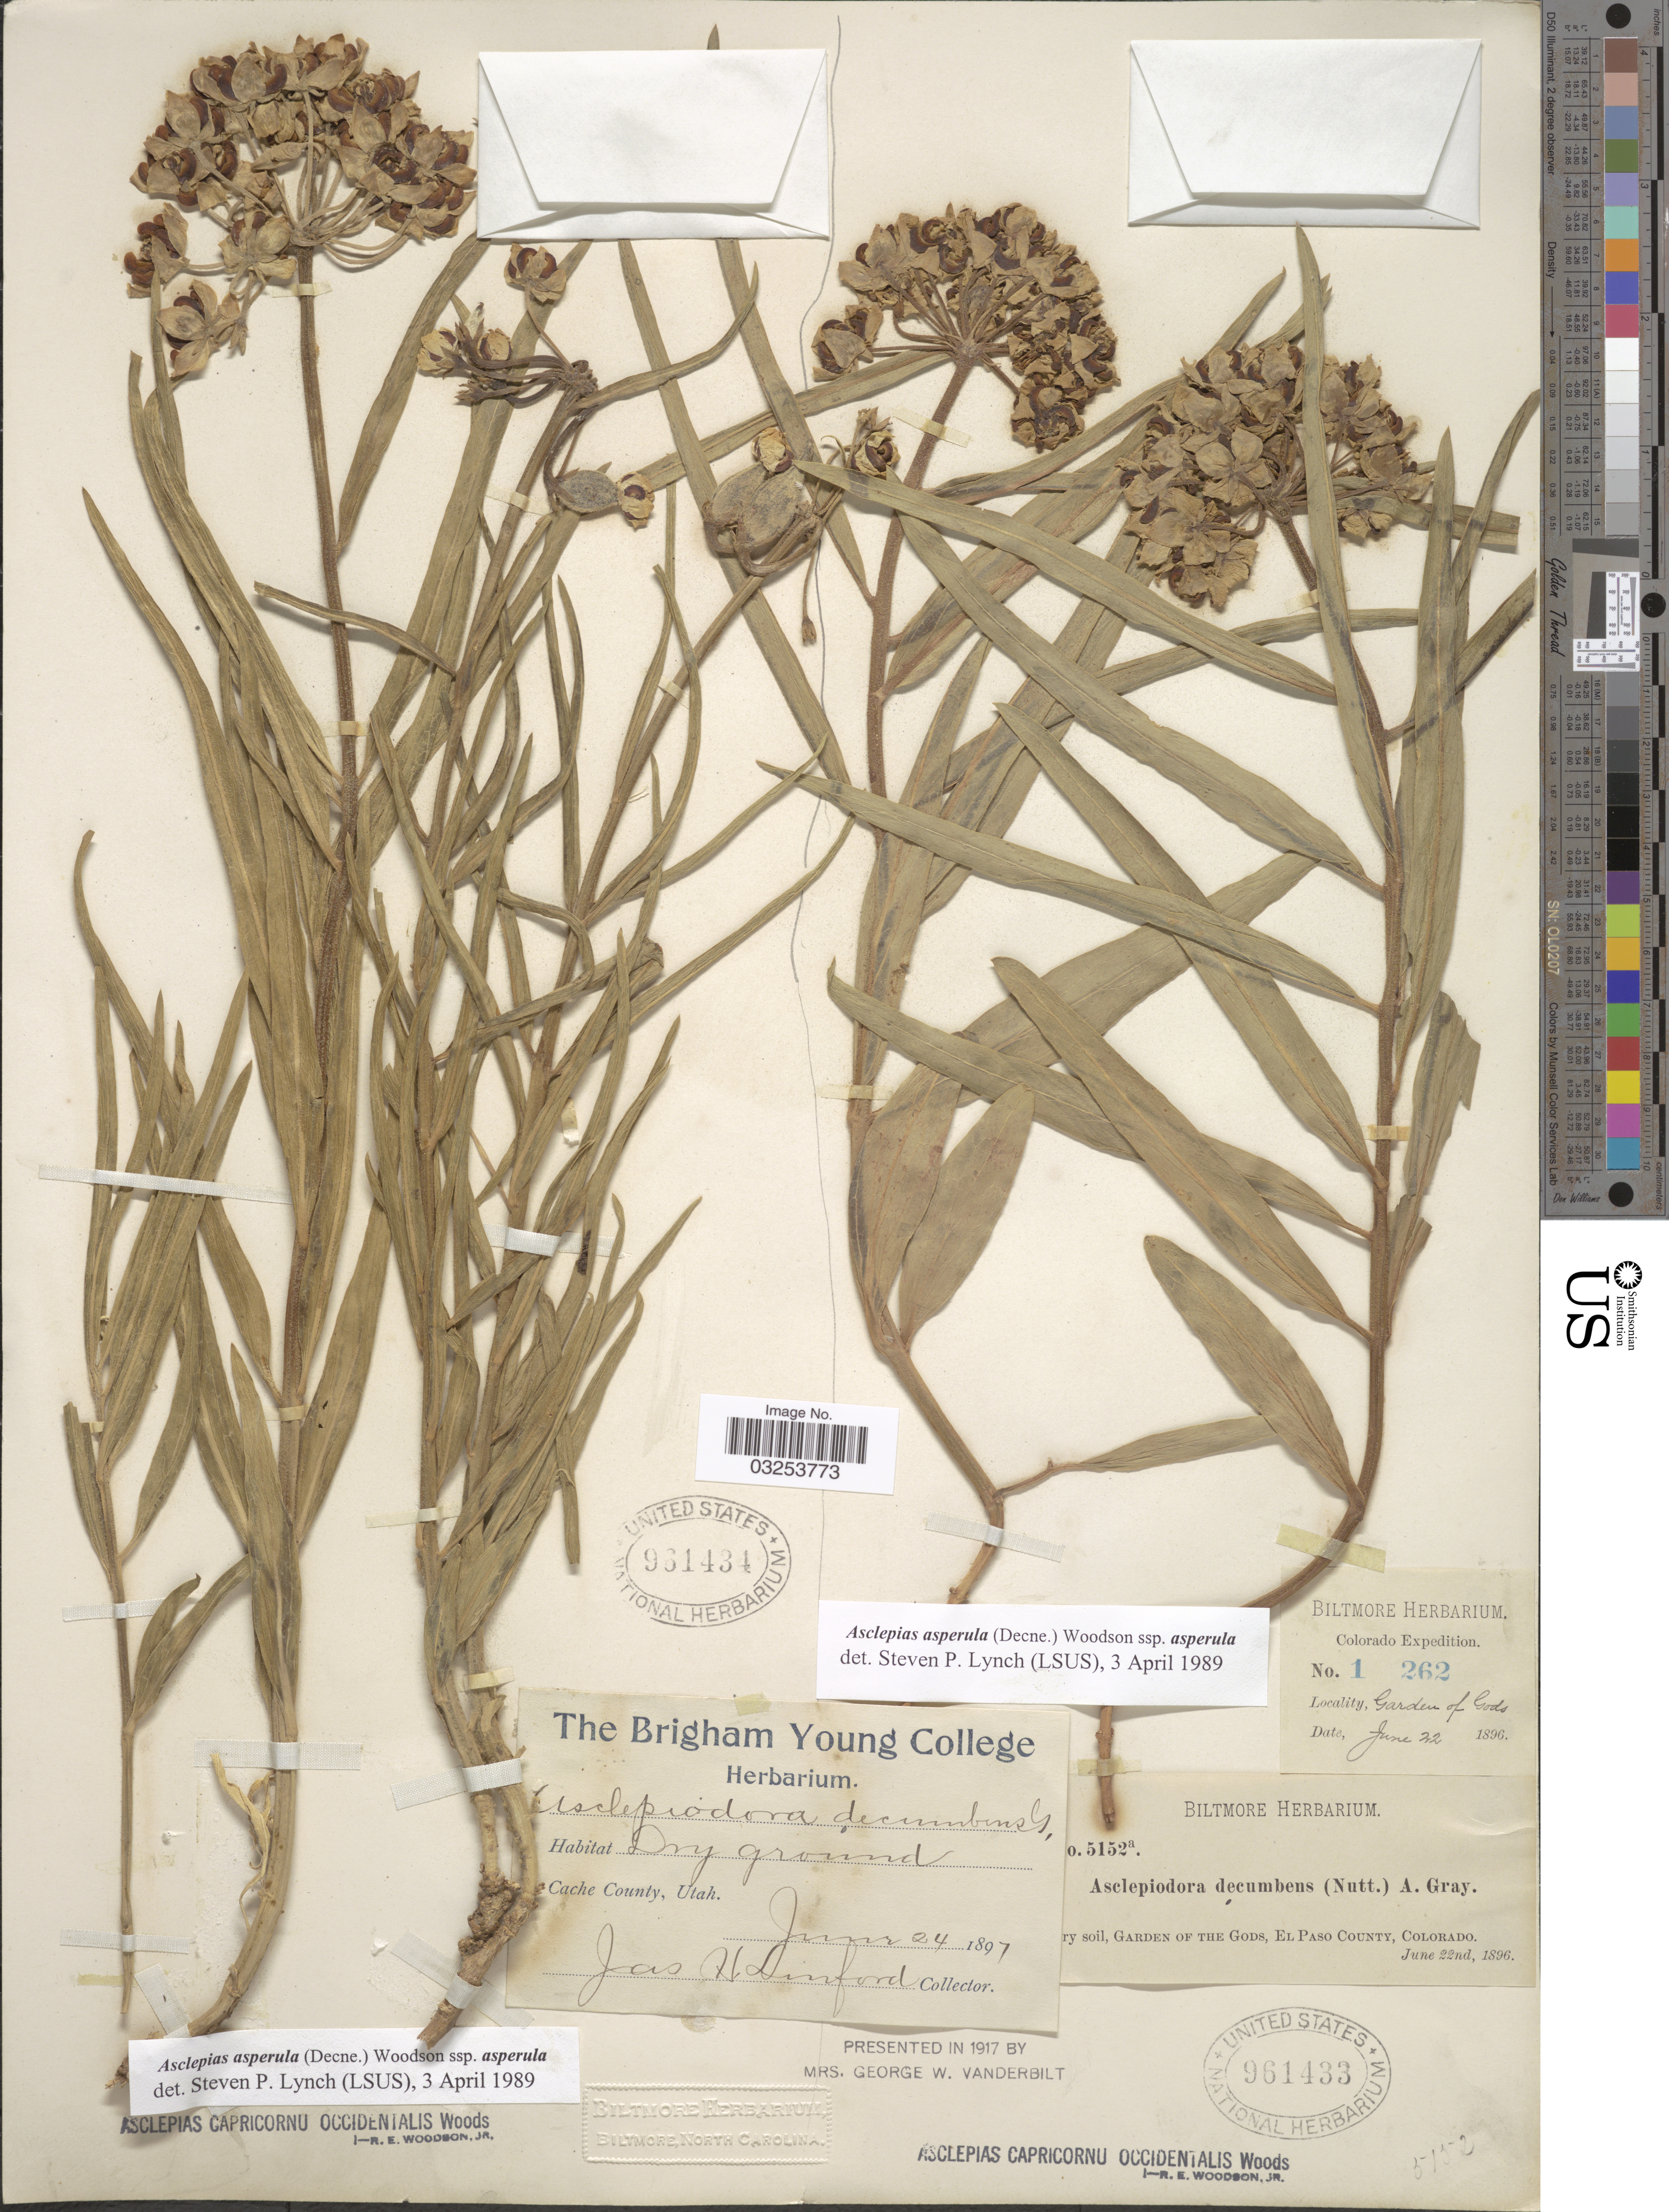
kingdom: Plantae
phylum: Tracheophyta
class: Magnoliopsida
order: Gentianales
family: Apocynaceae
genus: Asclepias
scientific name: Asclepias asperula subsp. asperula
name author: (Decne.) Woodson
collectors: J. Linford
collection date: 1897-06-24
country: United States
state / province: Utah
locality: Cache County.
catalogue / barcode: US 961434-2